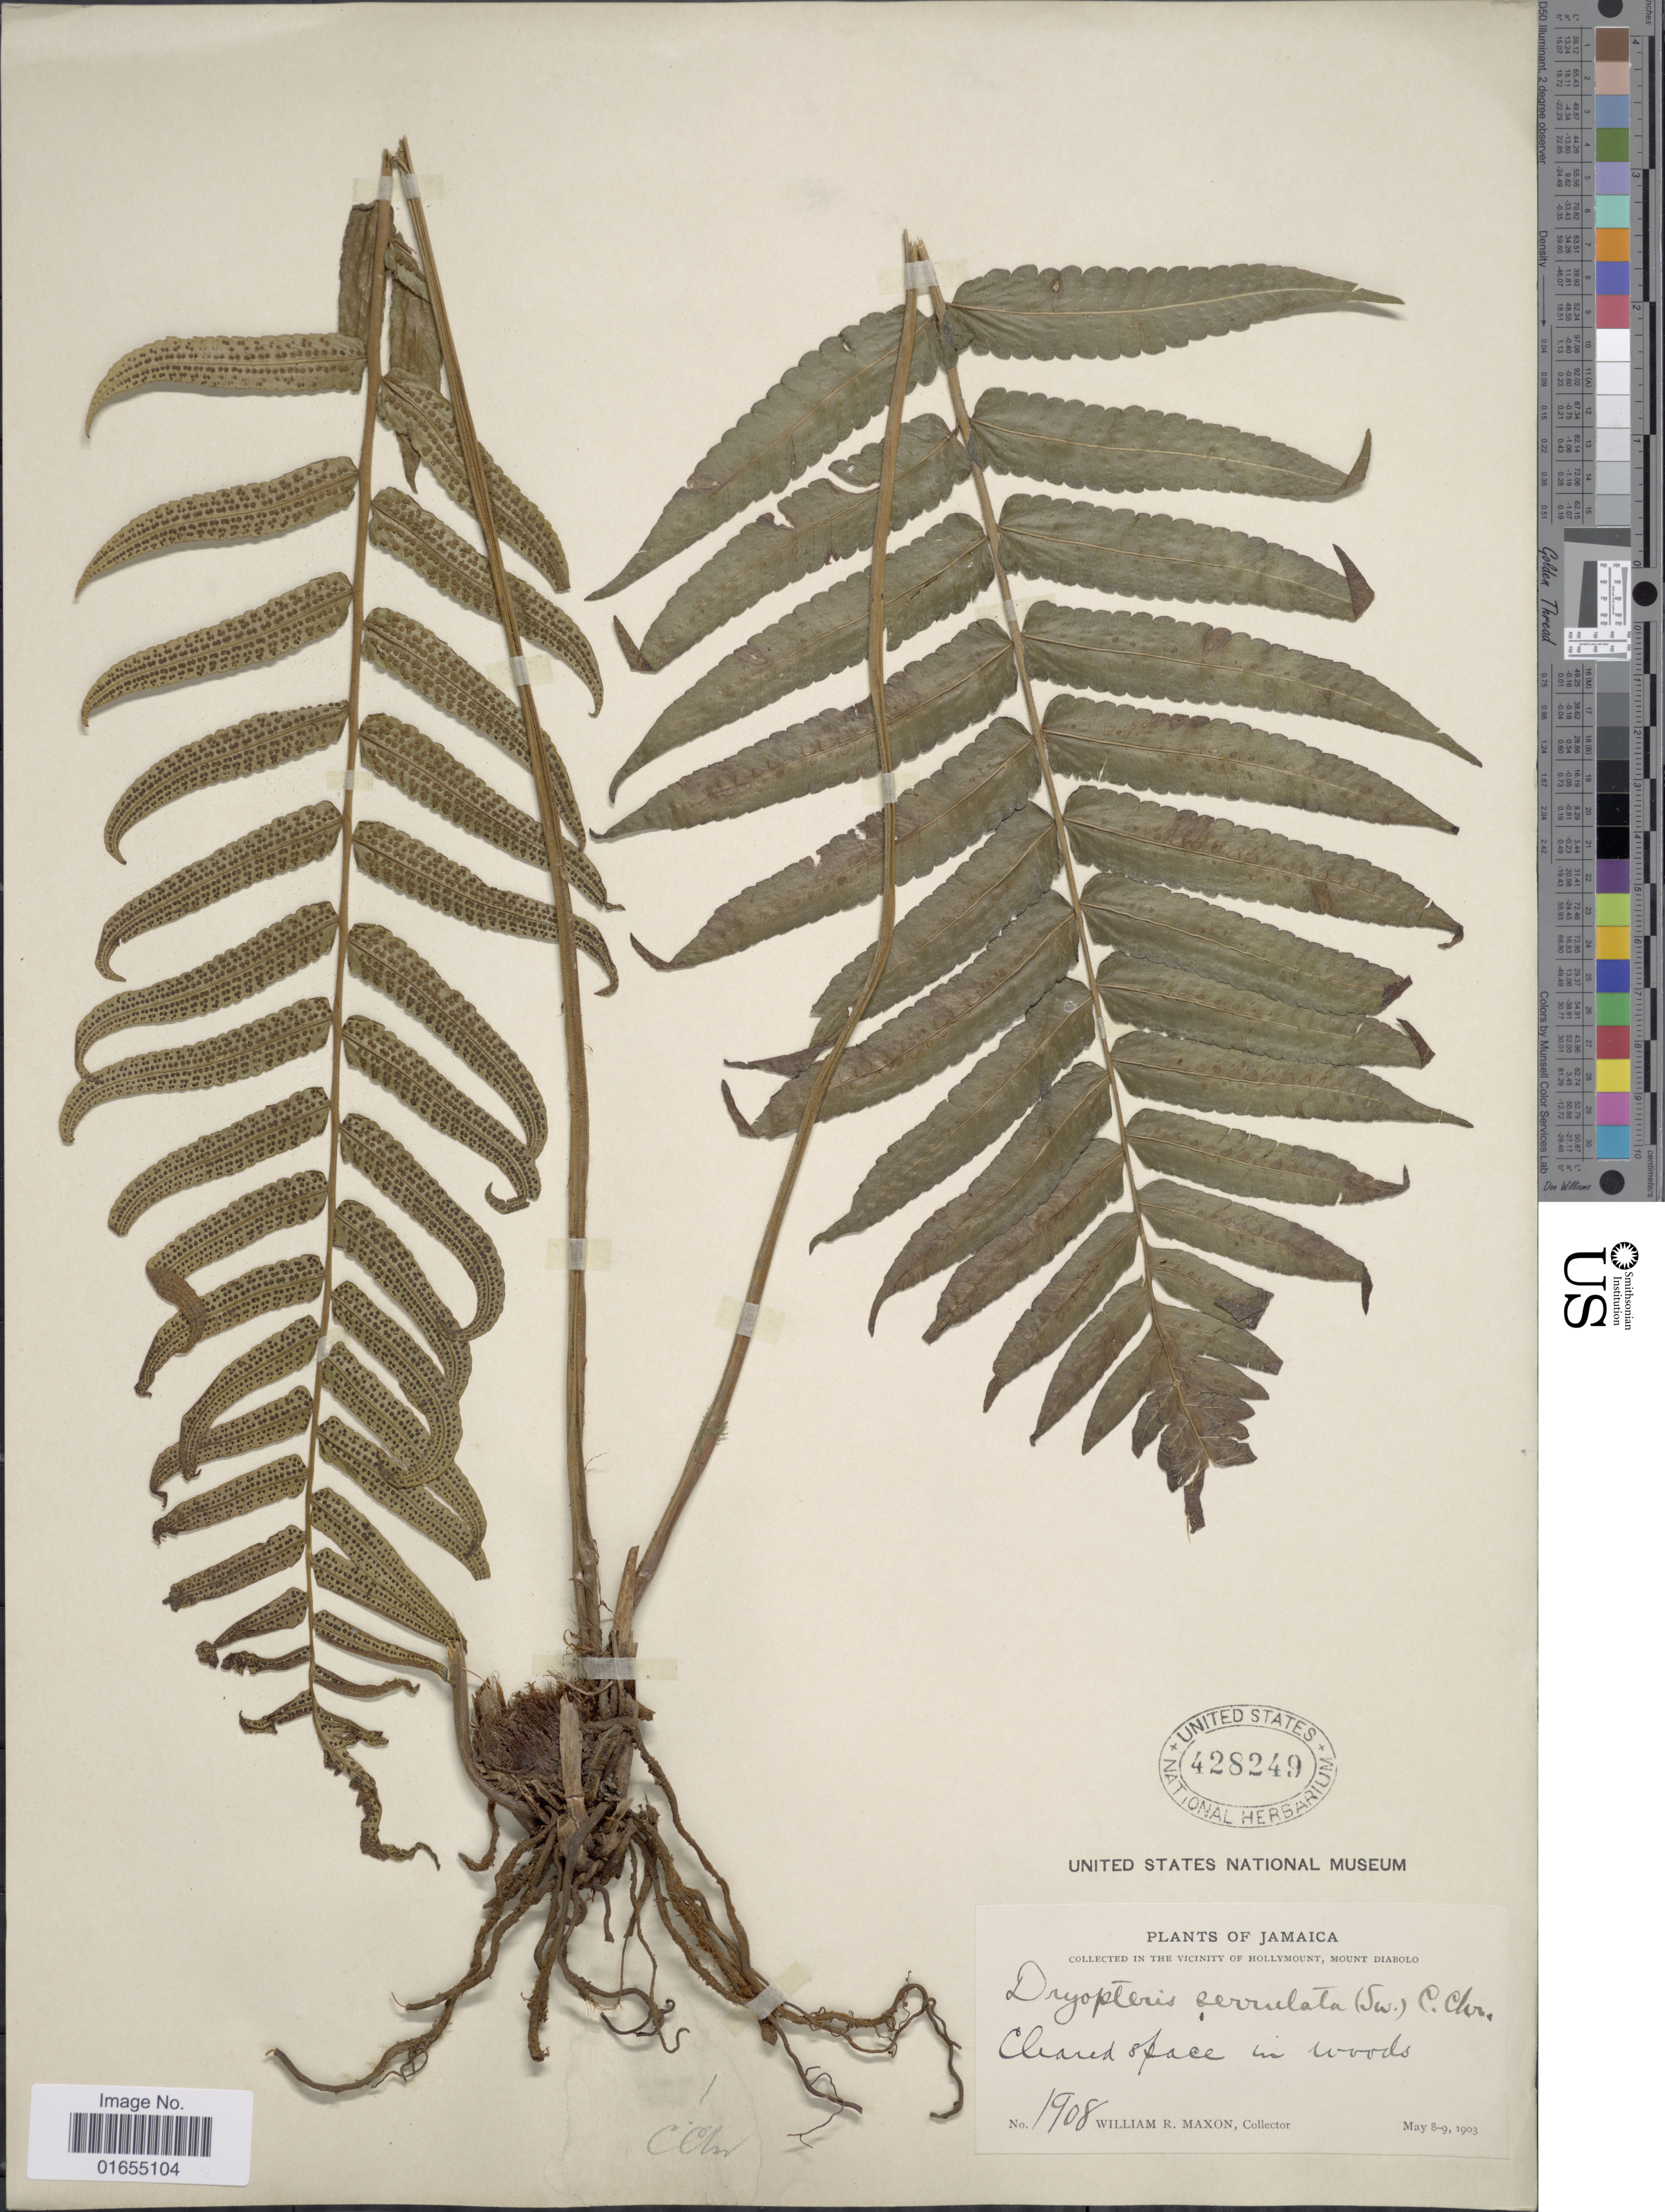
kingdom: Plantae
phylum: Tracheophyta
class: Polypodiopsida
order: Polypodiales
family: Thelypteridaceae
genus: Goniopteris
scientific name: Goniopteris serrulata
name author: (Sw.) J. Sm.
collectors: W. R. Maxon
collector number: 1908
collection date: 1903-05-05/1903-05-09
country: Jamaica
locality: Vicinity of Hollymount, Mount Diabolo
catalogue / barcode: US 428249